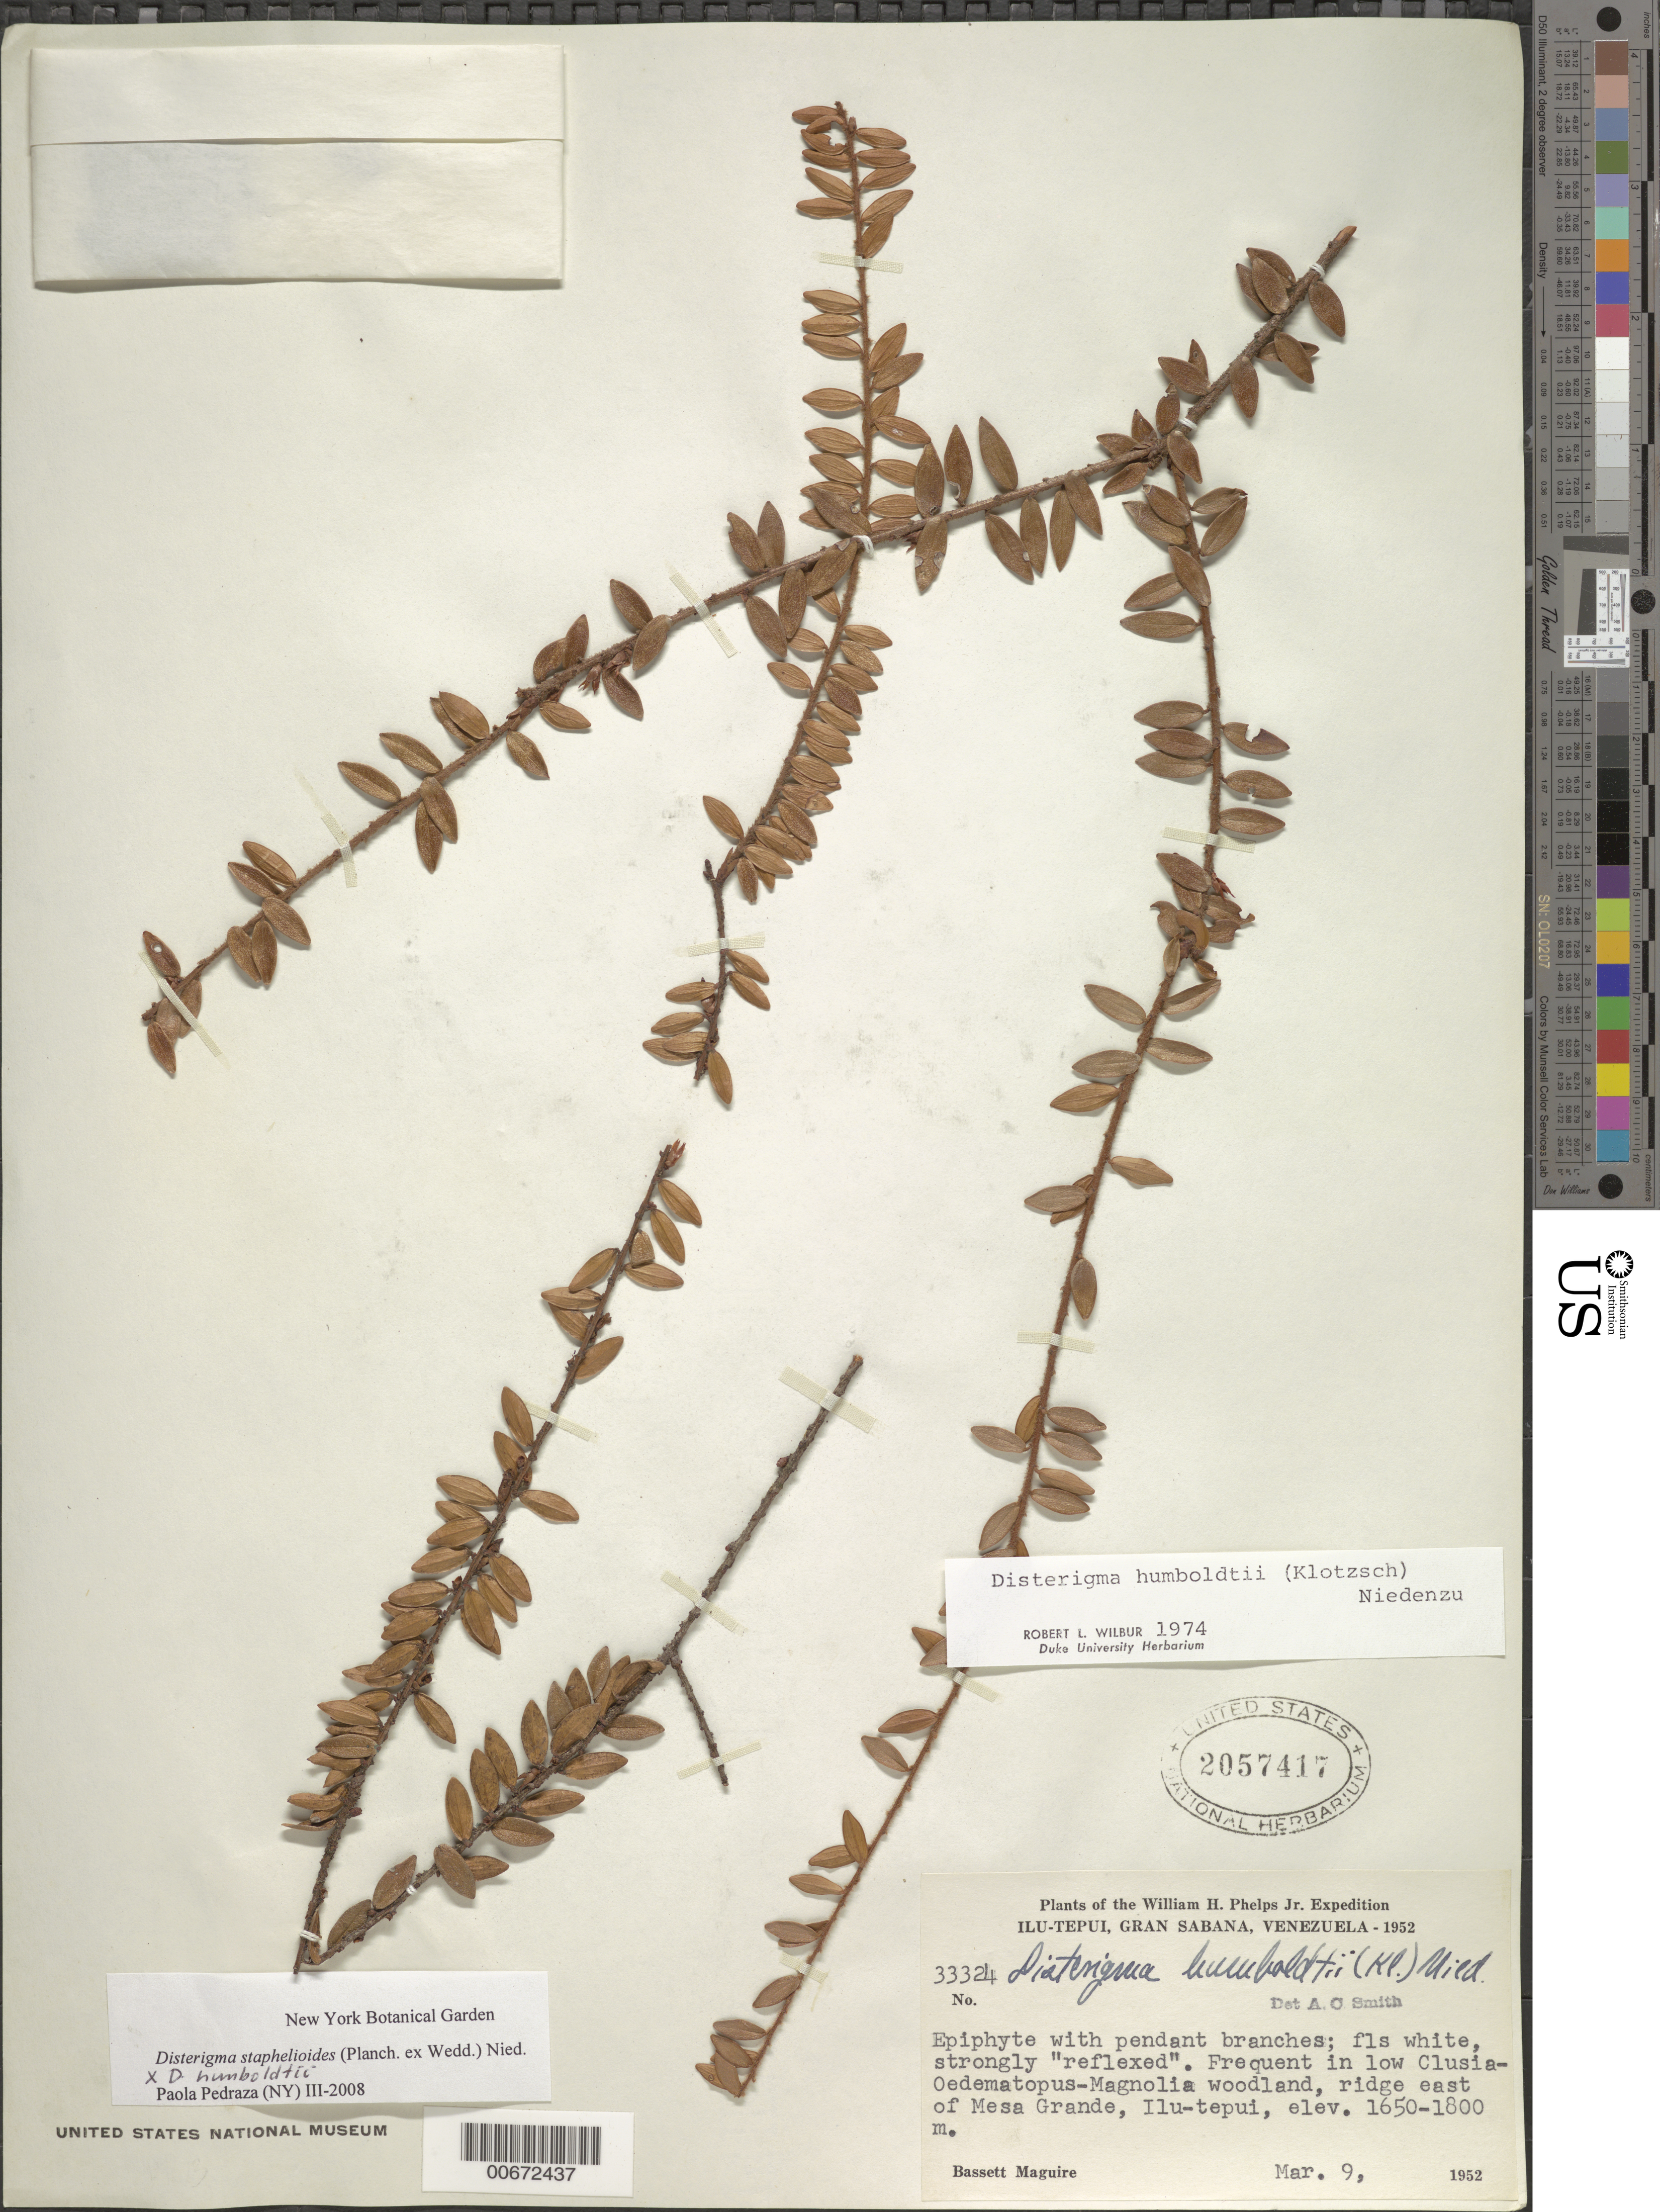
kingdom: Plantae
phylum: Tracheophyta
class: Magnoliopsida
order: Ericales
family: Ericaceae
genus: Disterigma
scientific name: Disterigma staphelioides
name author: (Planch. ex Wedd.) Nied.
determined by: Pedraza Peñalosa, L. P., (NY)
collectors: B. Maguire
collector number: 33324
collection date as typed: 9-Mar-52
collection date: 1952-03-09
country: Venezuela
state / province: Bolívar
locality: Gran Sabana, Ilu-tepuí, E of Mesa Grande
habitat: Low Clusia-Oedematopus-Magnolia woodland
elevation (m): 1650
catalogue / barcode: US 2057417